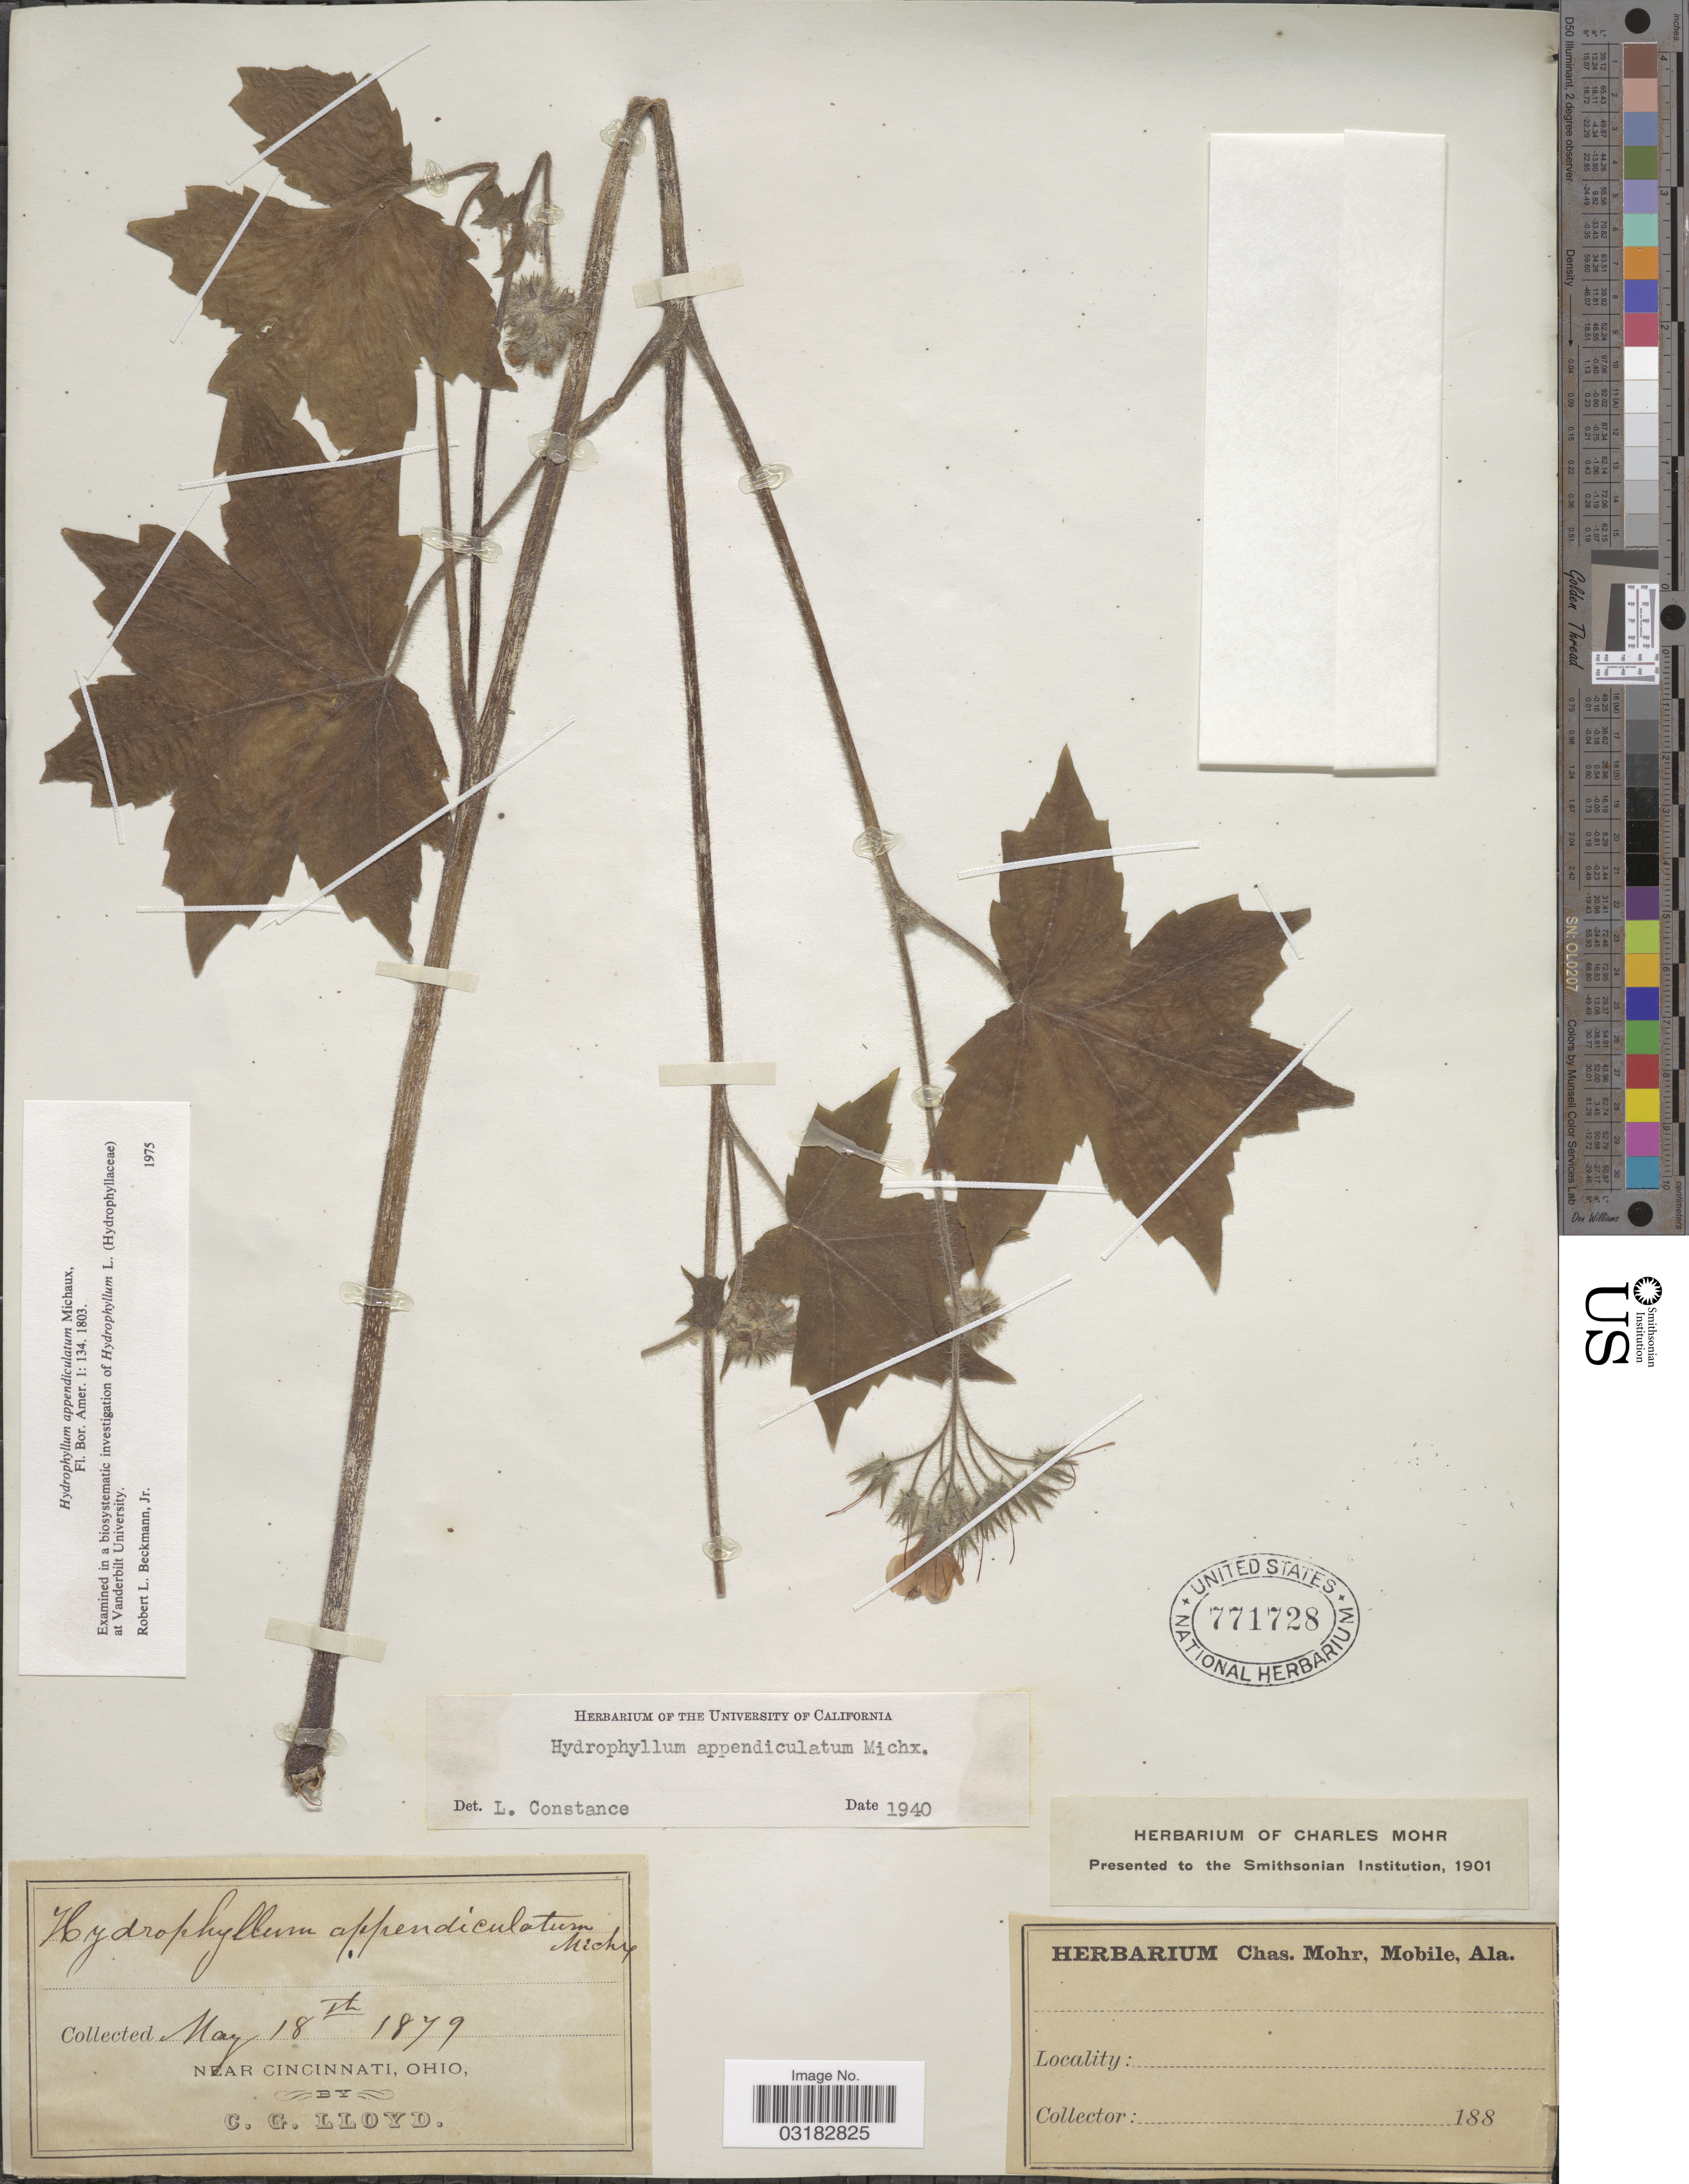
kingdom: Plantae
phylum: Tracheophyta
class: Magnoliopsida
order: Boraginales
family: Hydrophyllaceae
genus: Hydrophyllum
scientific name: Hydrophyllum appendiculatum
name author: Michx.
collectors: C. G. Lloyd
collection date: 1879-05-18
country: United States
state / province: Ohio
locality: Near Cincinnati.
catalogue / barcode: US 771728